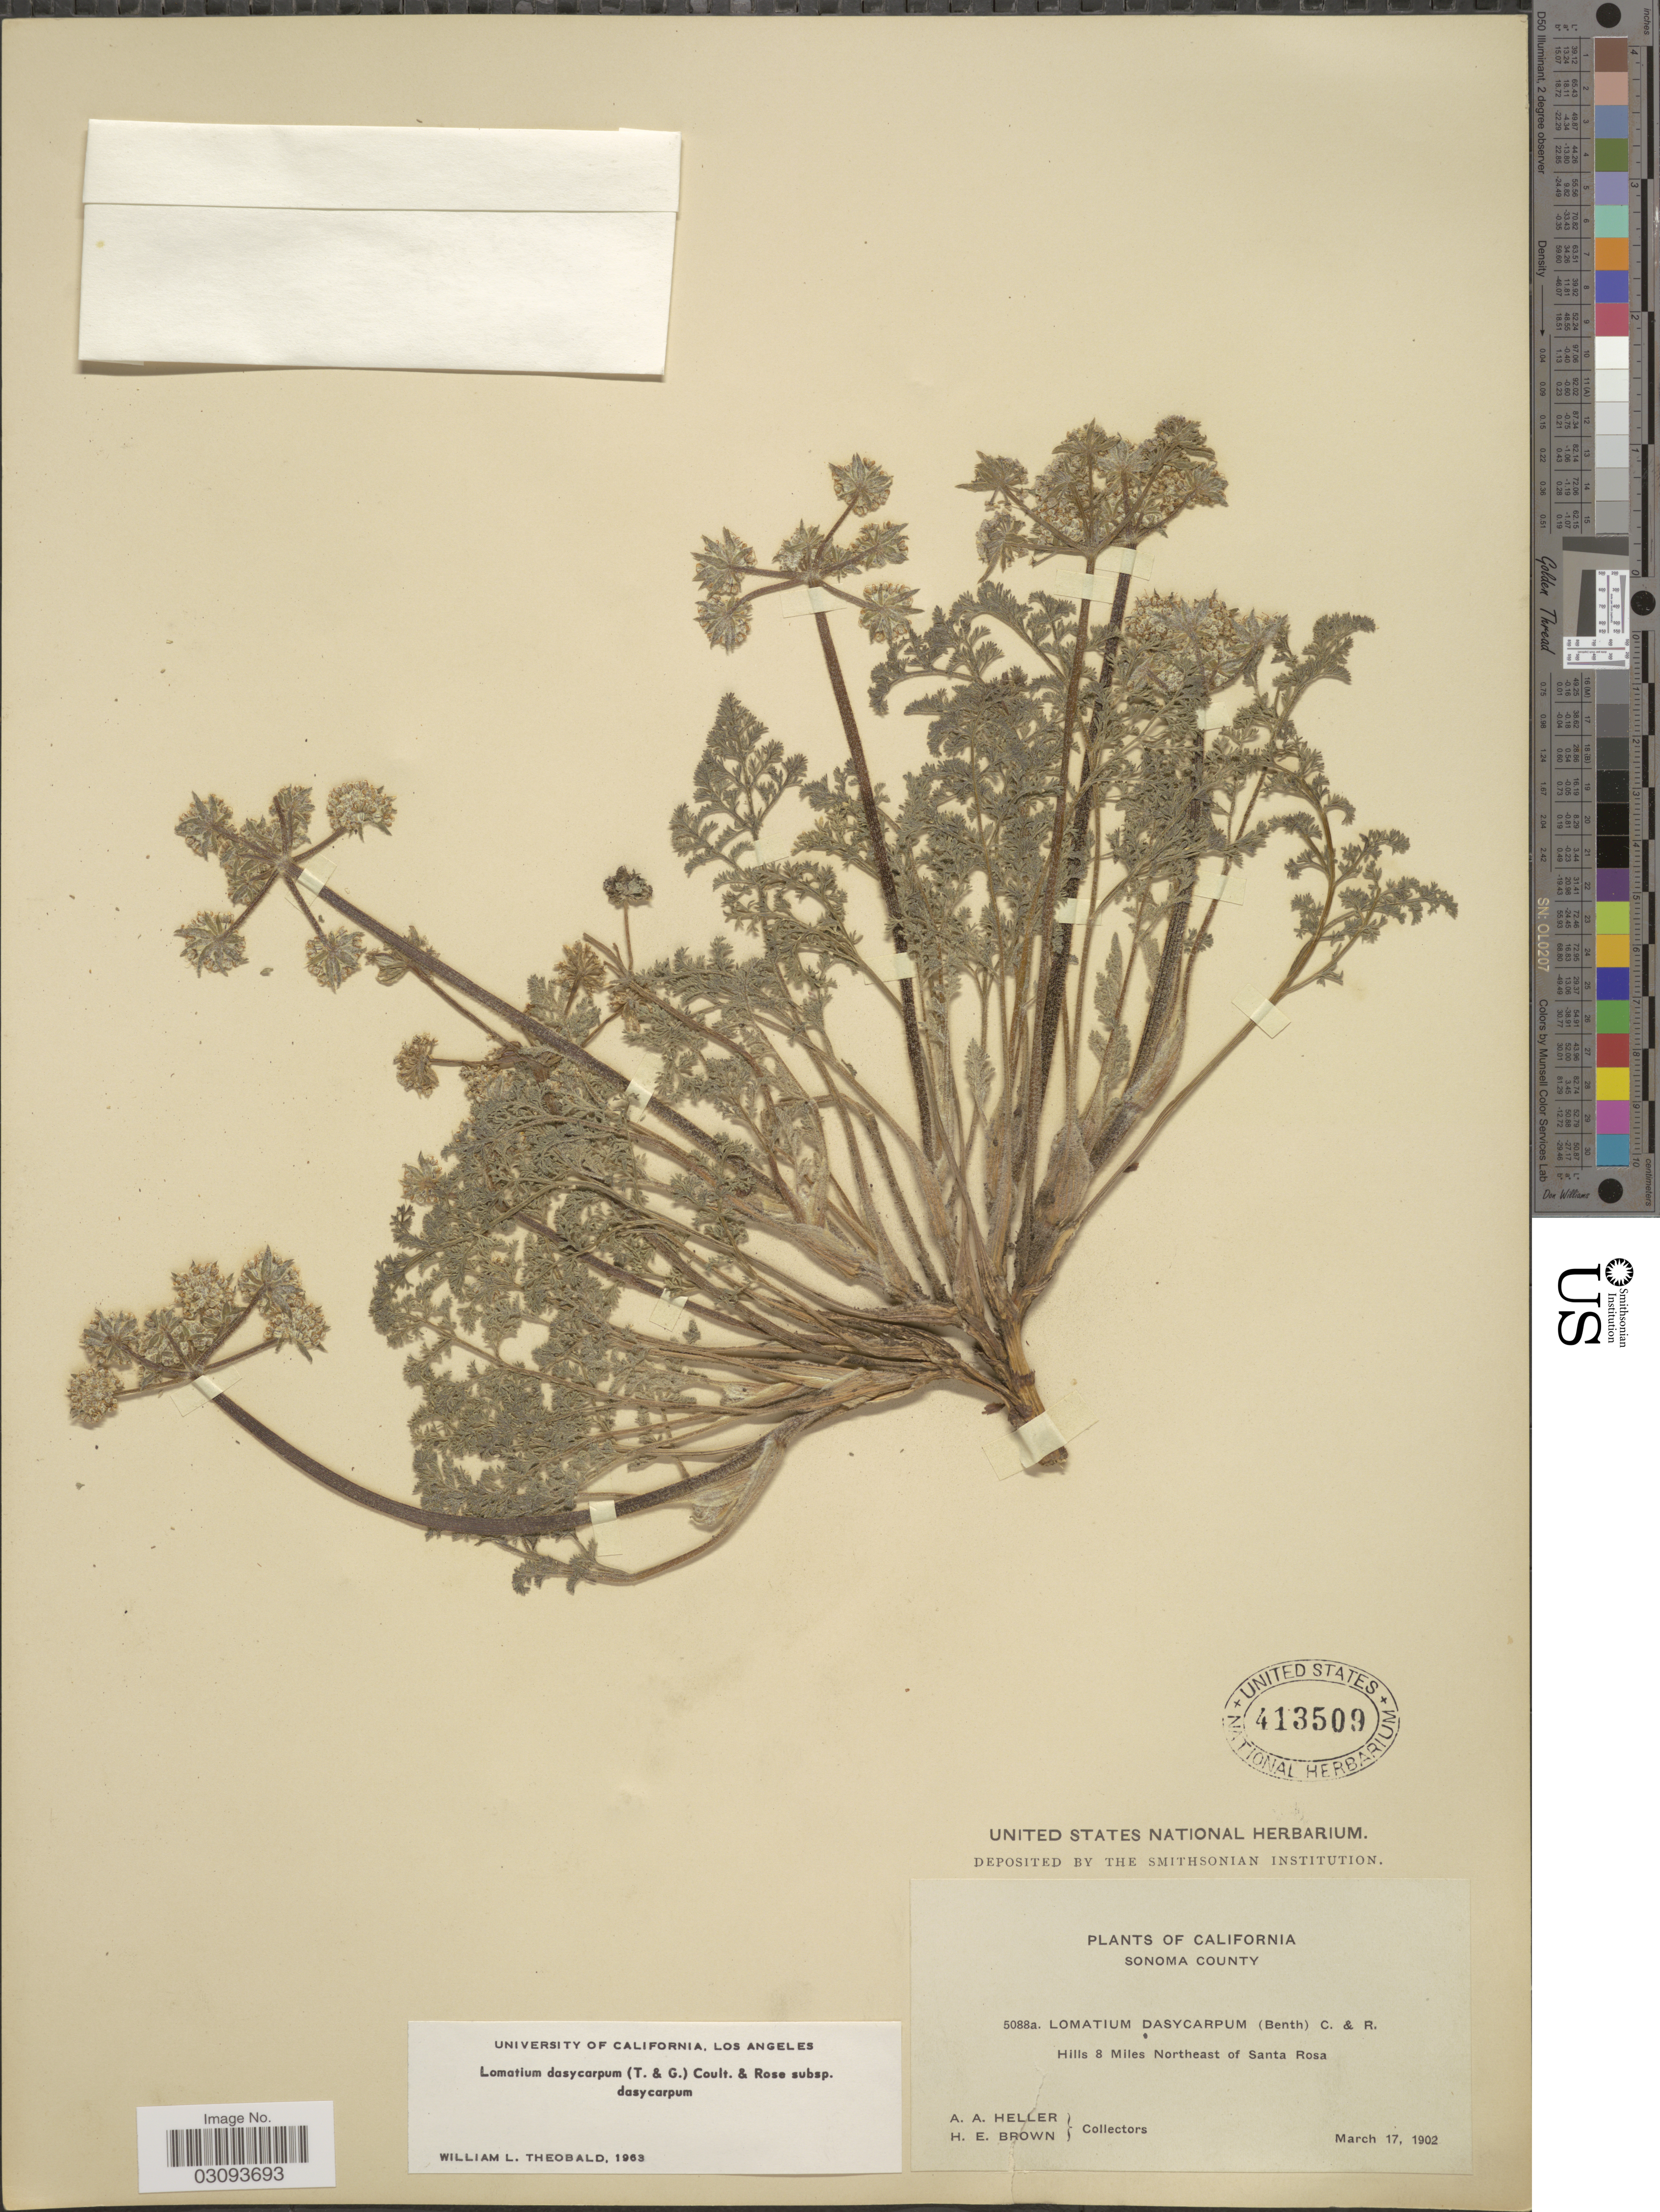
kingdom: Plantae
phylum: Tracheophyta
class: Magnoliopsida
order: Apiales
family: Apiaceae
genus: Lomatium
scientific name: Lomatium dasycarpum subsp. dasycarpum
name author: (Torr.) J.M. Coult. & Rose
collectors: A. A. Heller & H. E. Brown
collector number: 5088a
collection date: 1902-03-17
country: United States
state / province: California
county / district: Sonoma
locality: Sonoma County. Hills 8 Miles Northeast of Santa Rosa.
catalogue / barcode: US 413509